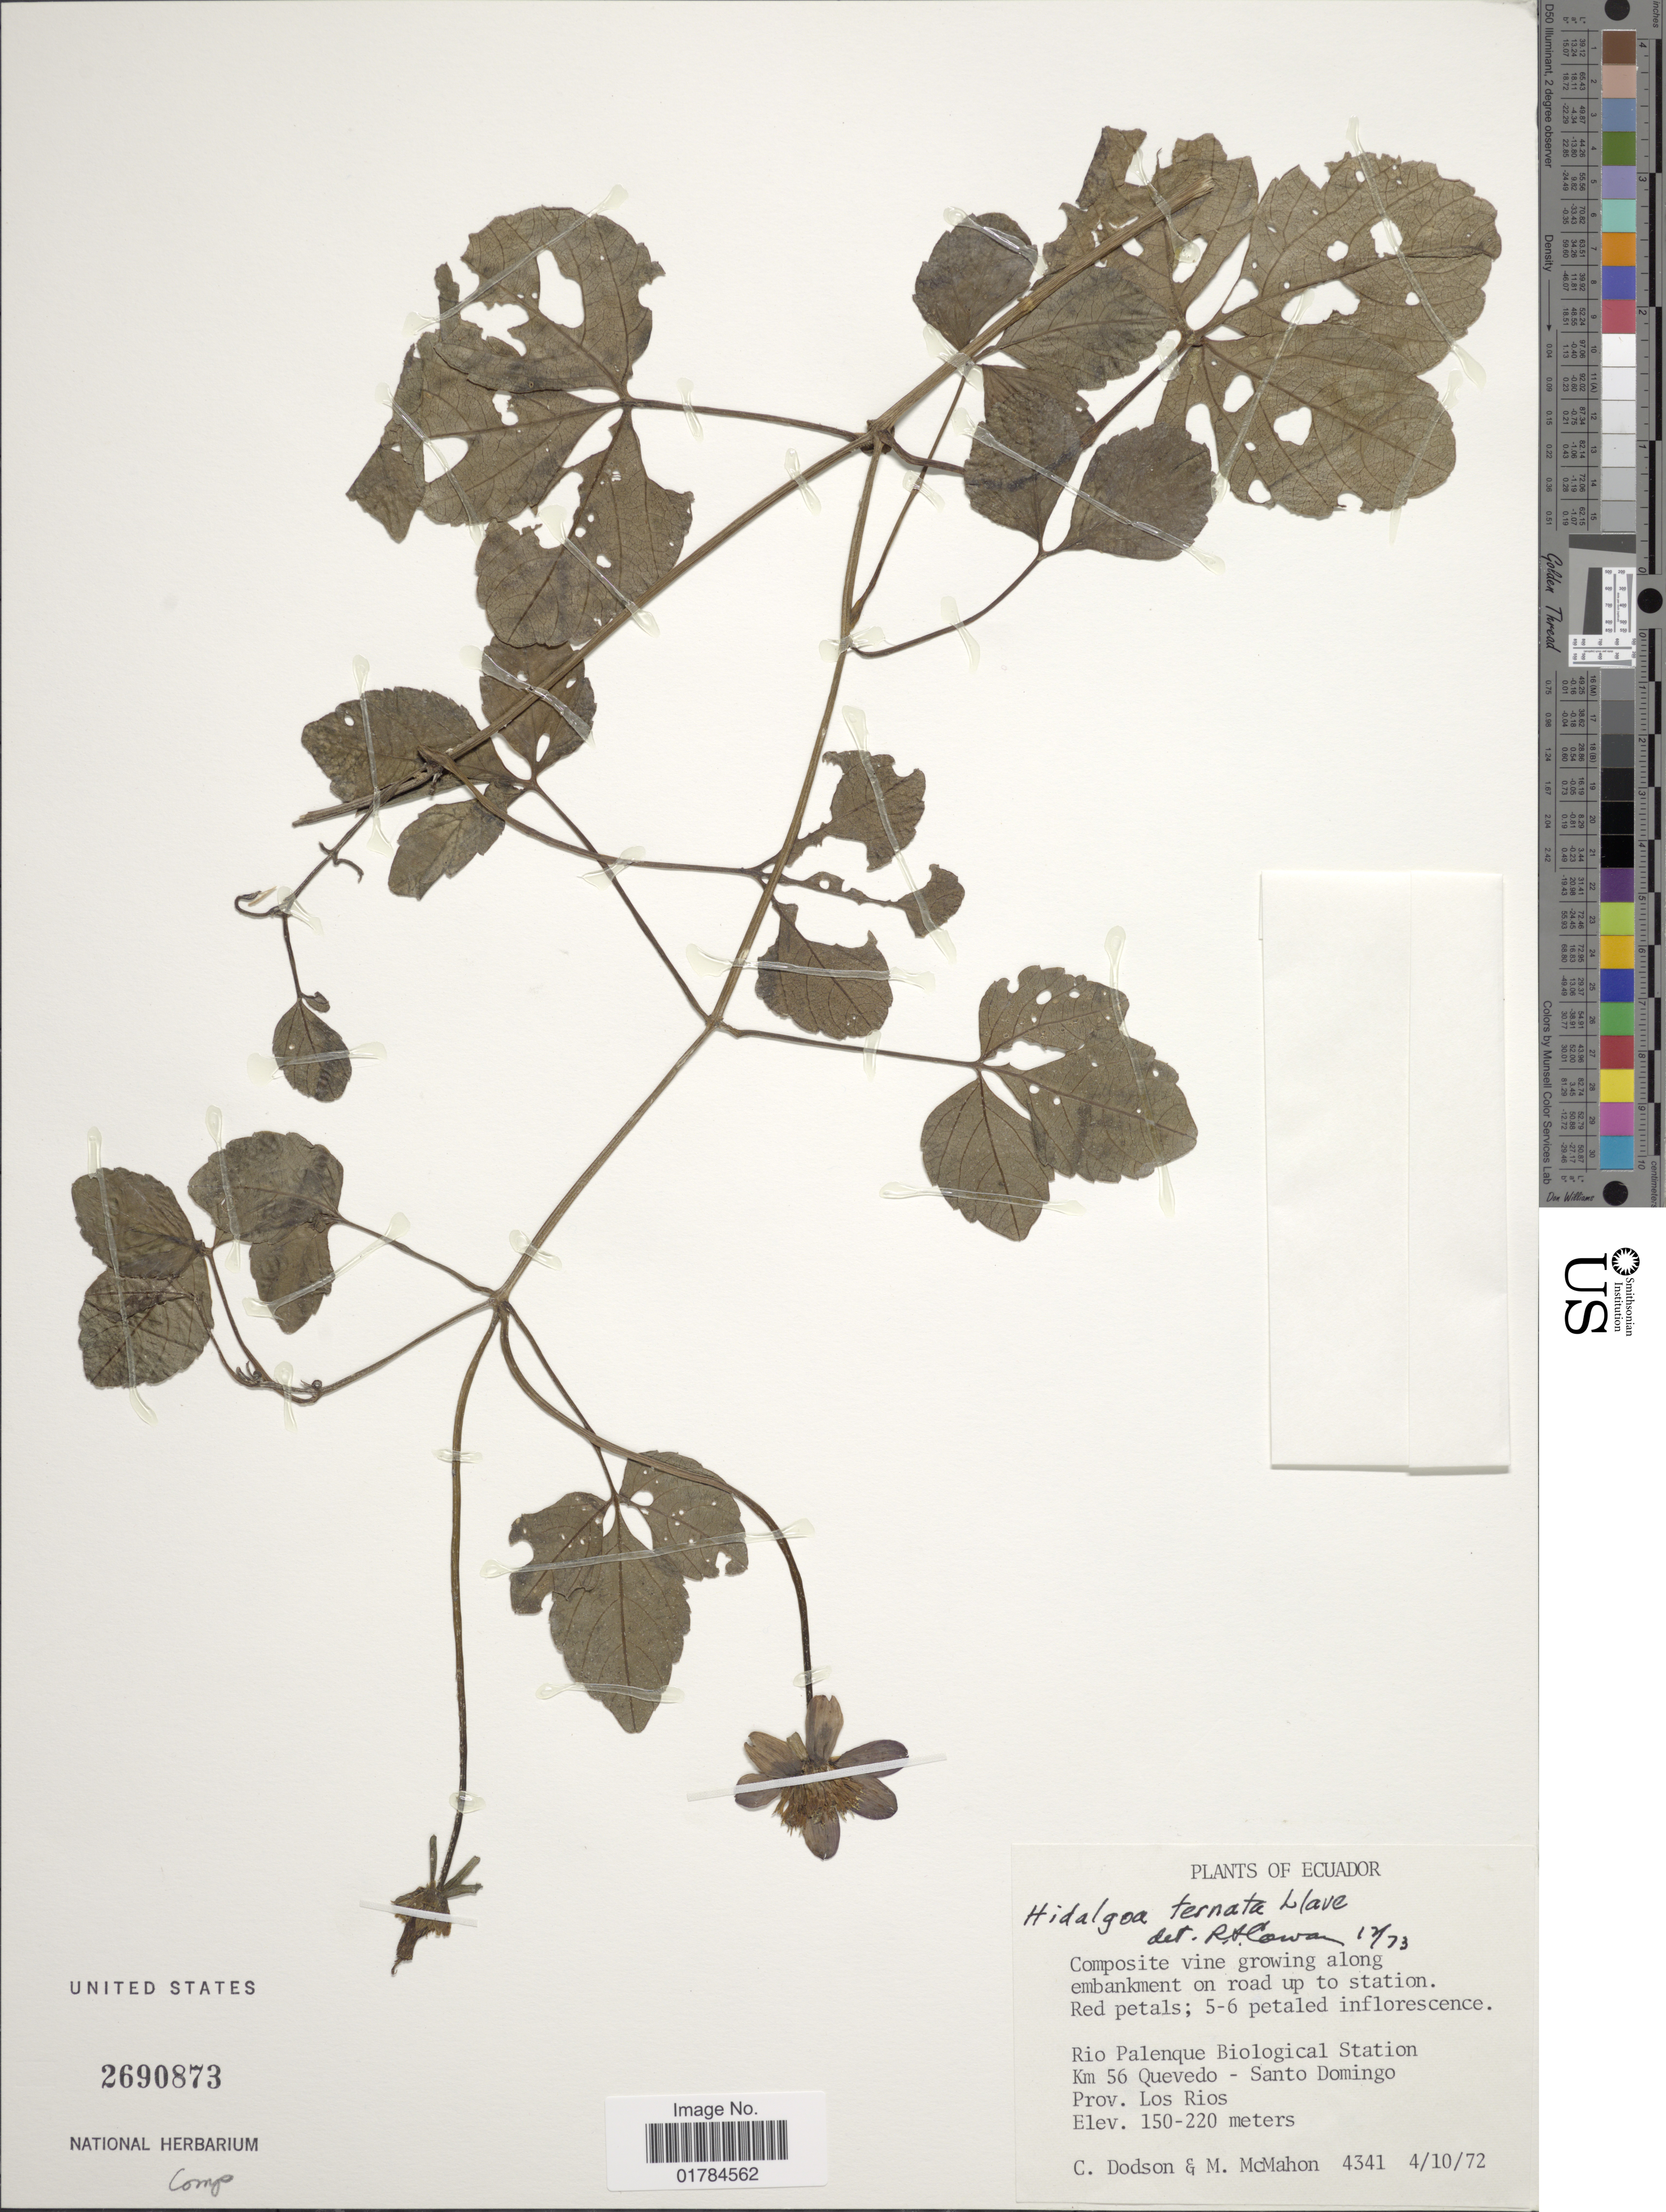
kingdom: Plantae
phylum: Tracheophyta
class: Magnoliopsida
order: Asterales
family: Asteraceae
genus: Hidalgoa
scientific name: Hidalgoa ternata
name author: La Llave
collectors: C. Dodson & M. McMahon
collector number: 4341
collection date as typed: Transcribed d/m/y: 4/10/72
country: Ecuador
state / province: Los Ríos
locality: Rio Palenque Biological Station, km 56 Quevedo - Santo Domingo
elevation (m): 150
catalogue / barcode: US 2690873